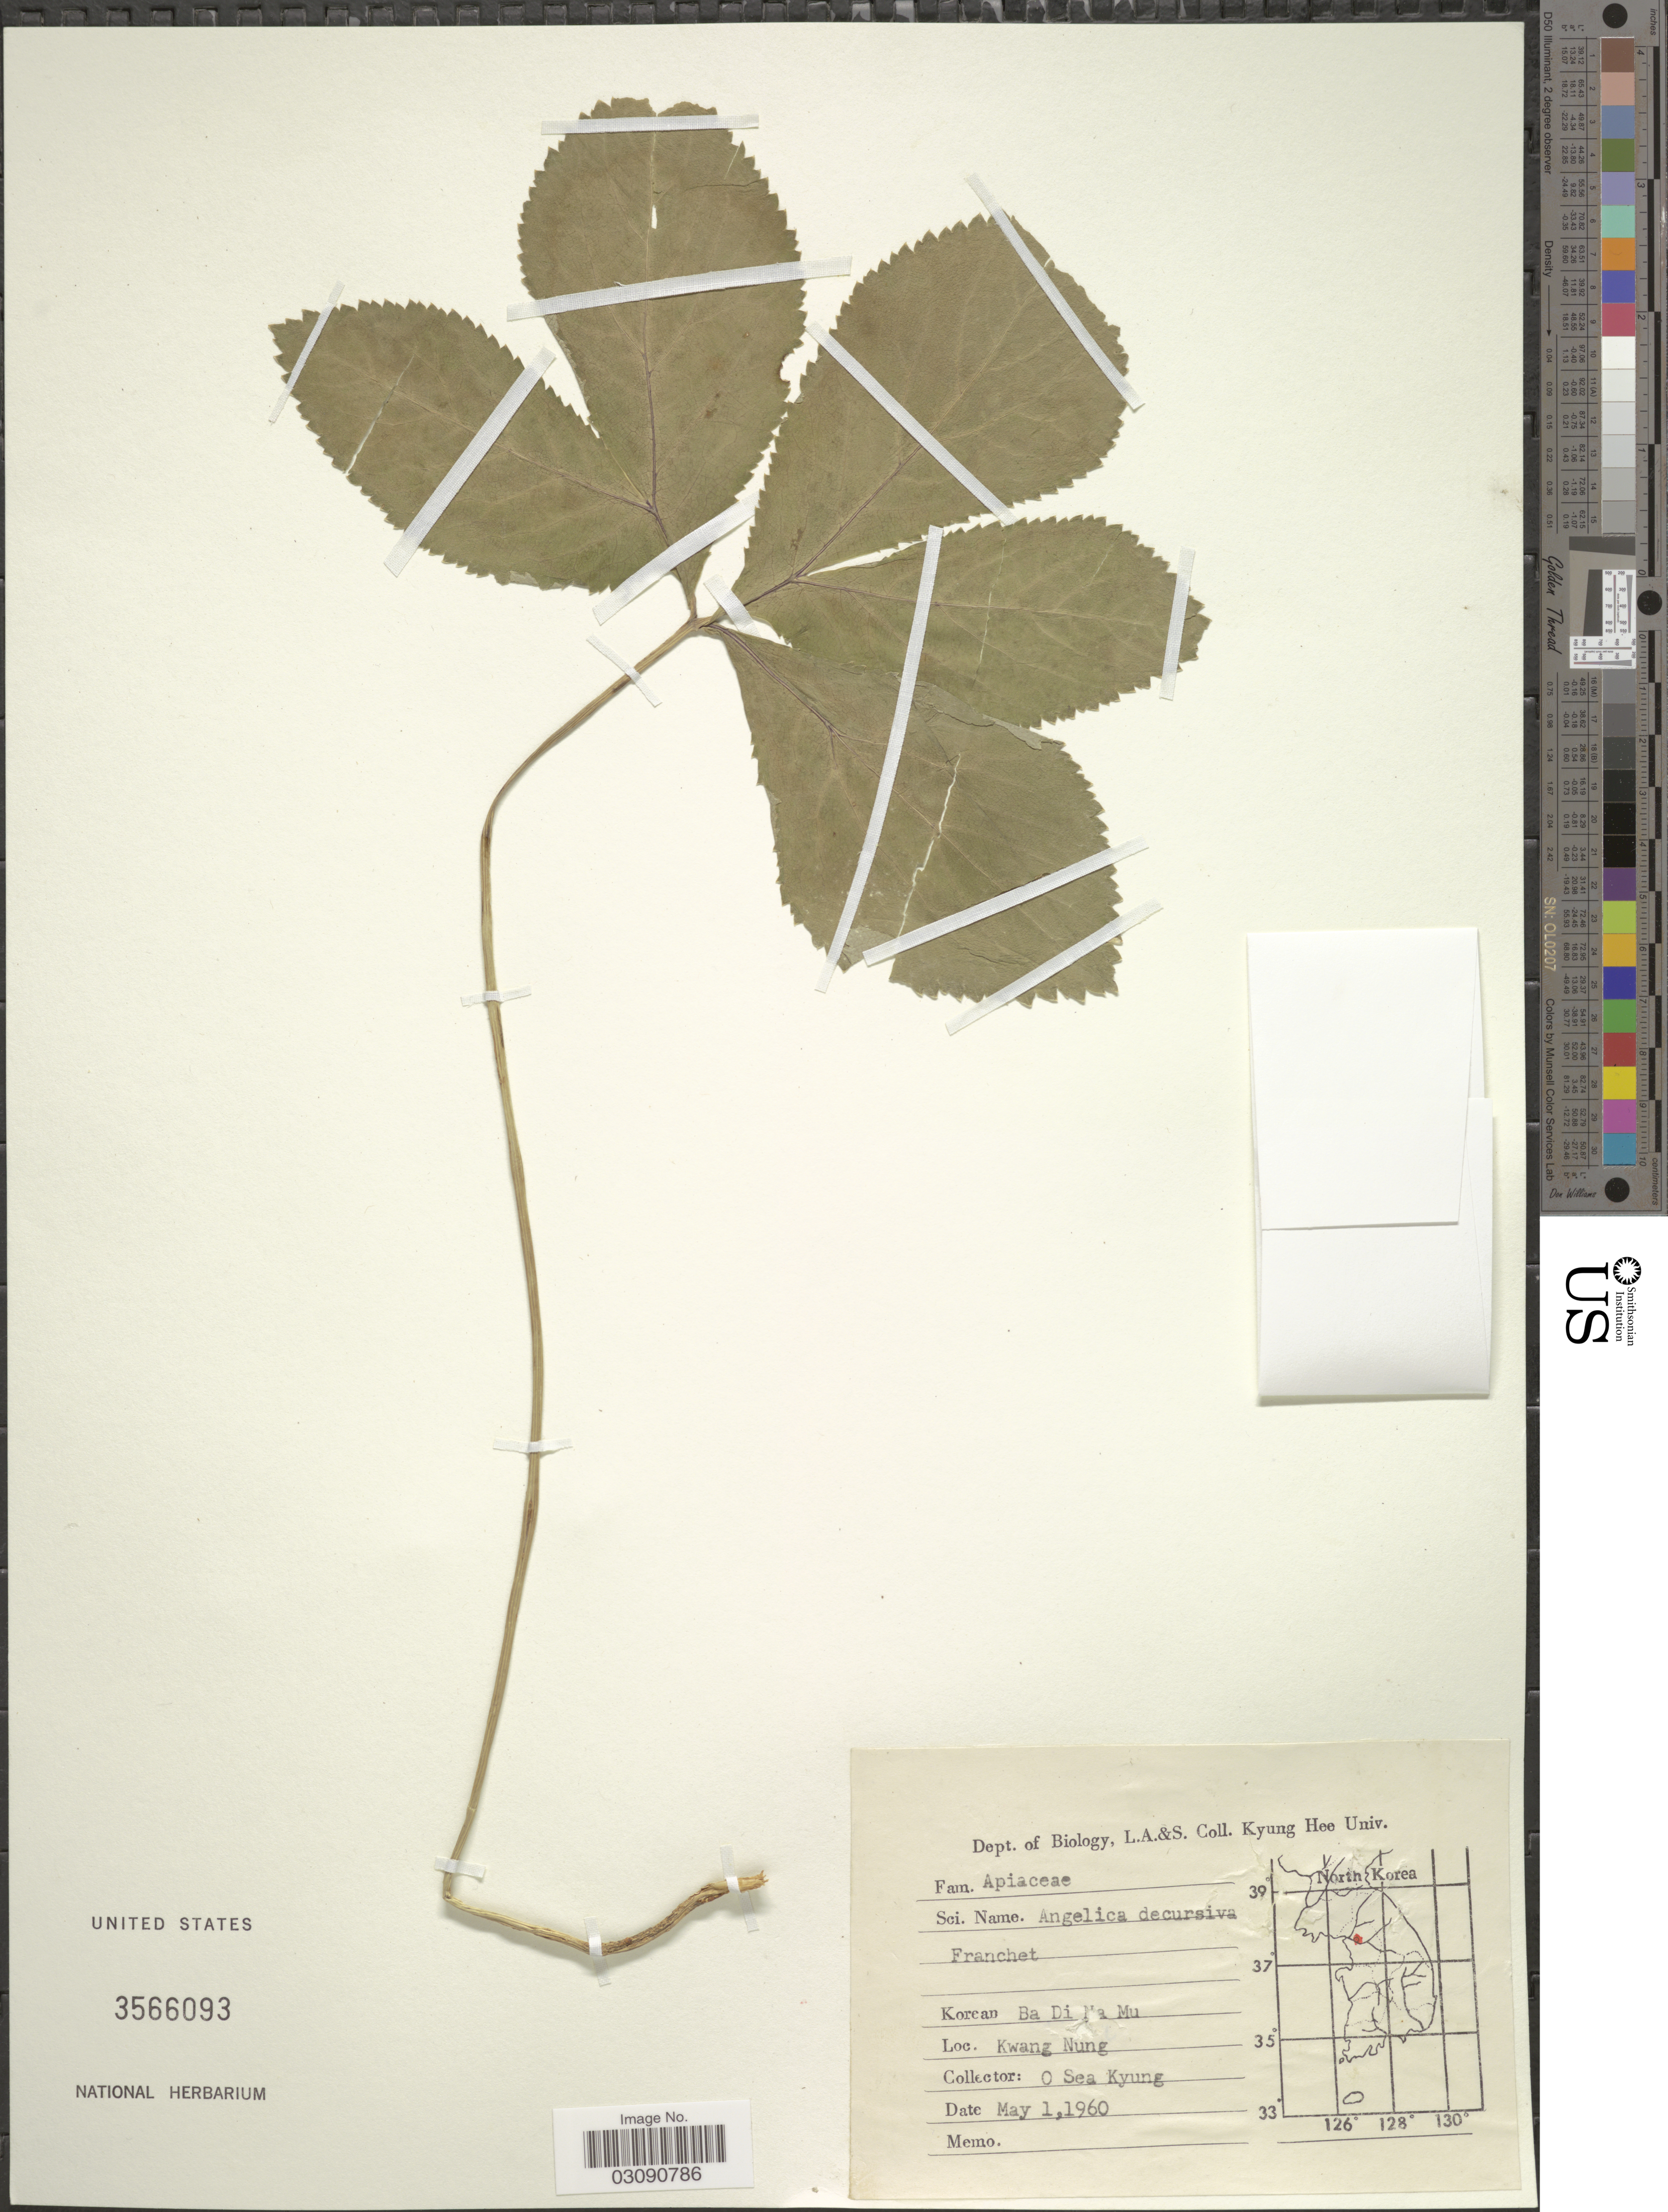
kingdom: Plantae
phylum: Tracheophyta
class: Magnoliopsida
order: Apiales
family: Apiaceae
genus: Angelica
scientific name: Angelica decursiva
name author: (Miq.) Franch. & Sav.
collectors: O. Kyung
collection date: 1960-05-01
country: South Korea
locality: Kwang Nung.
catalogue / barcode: US 3566093